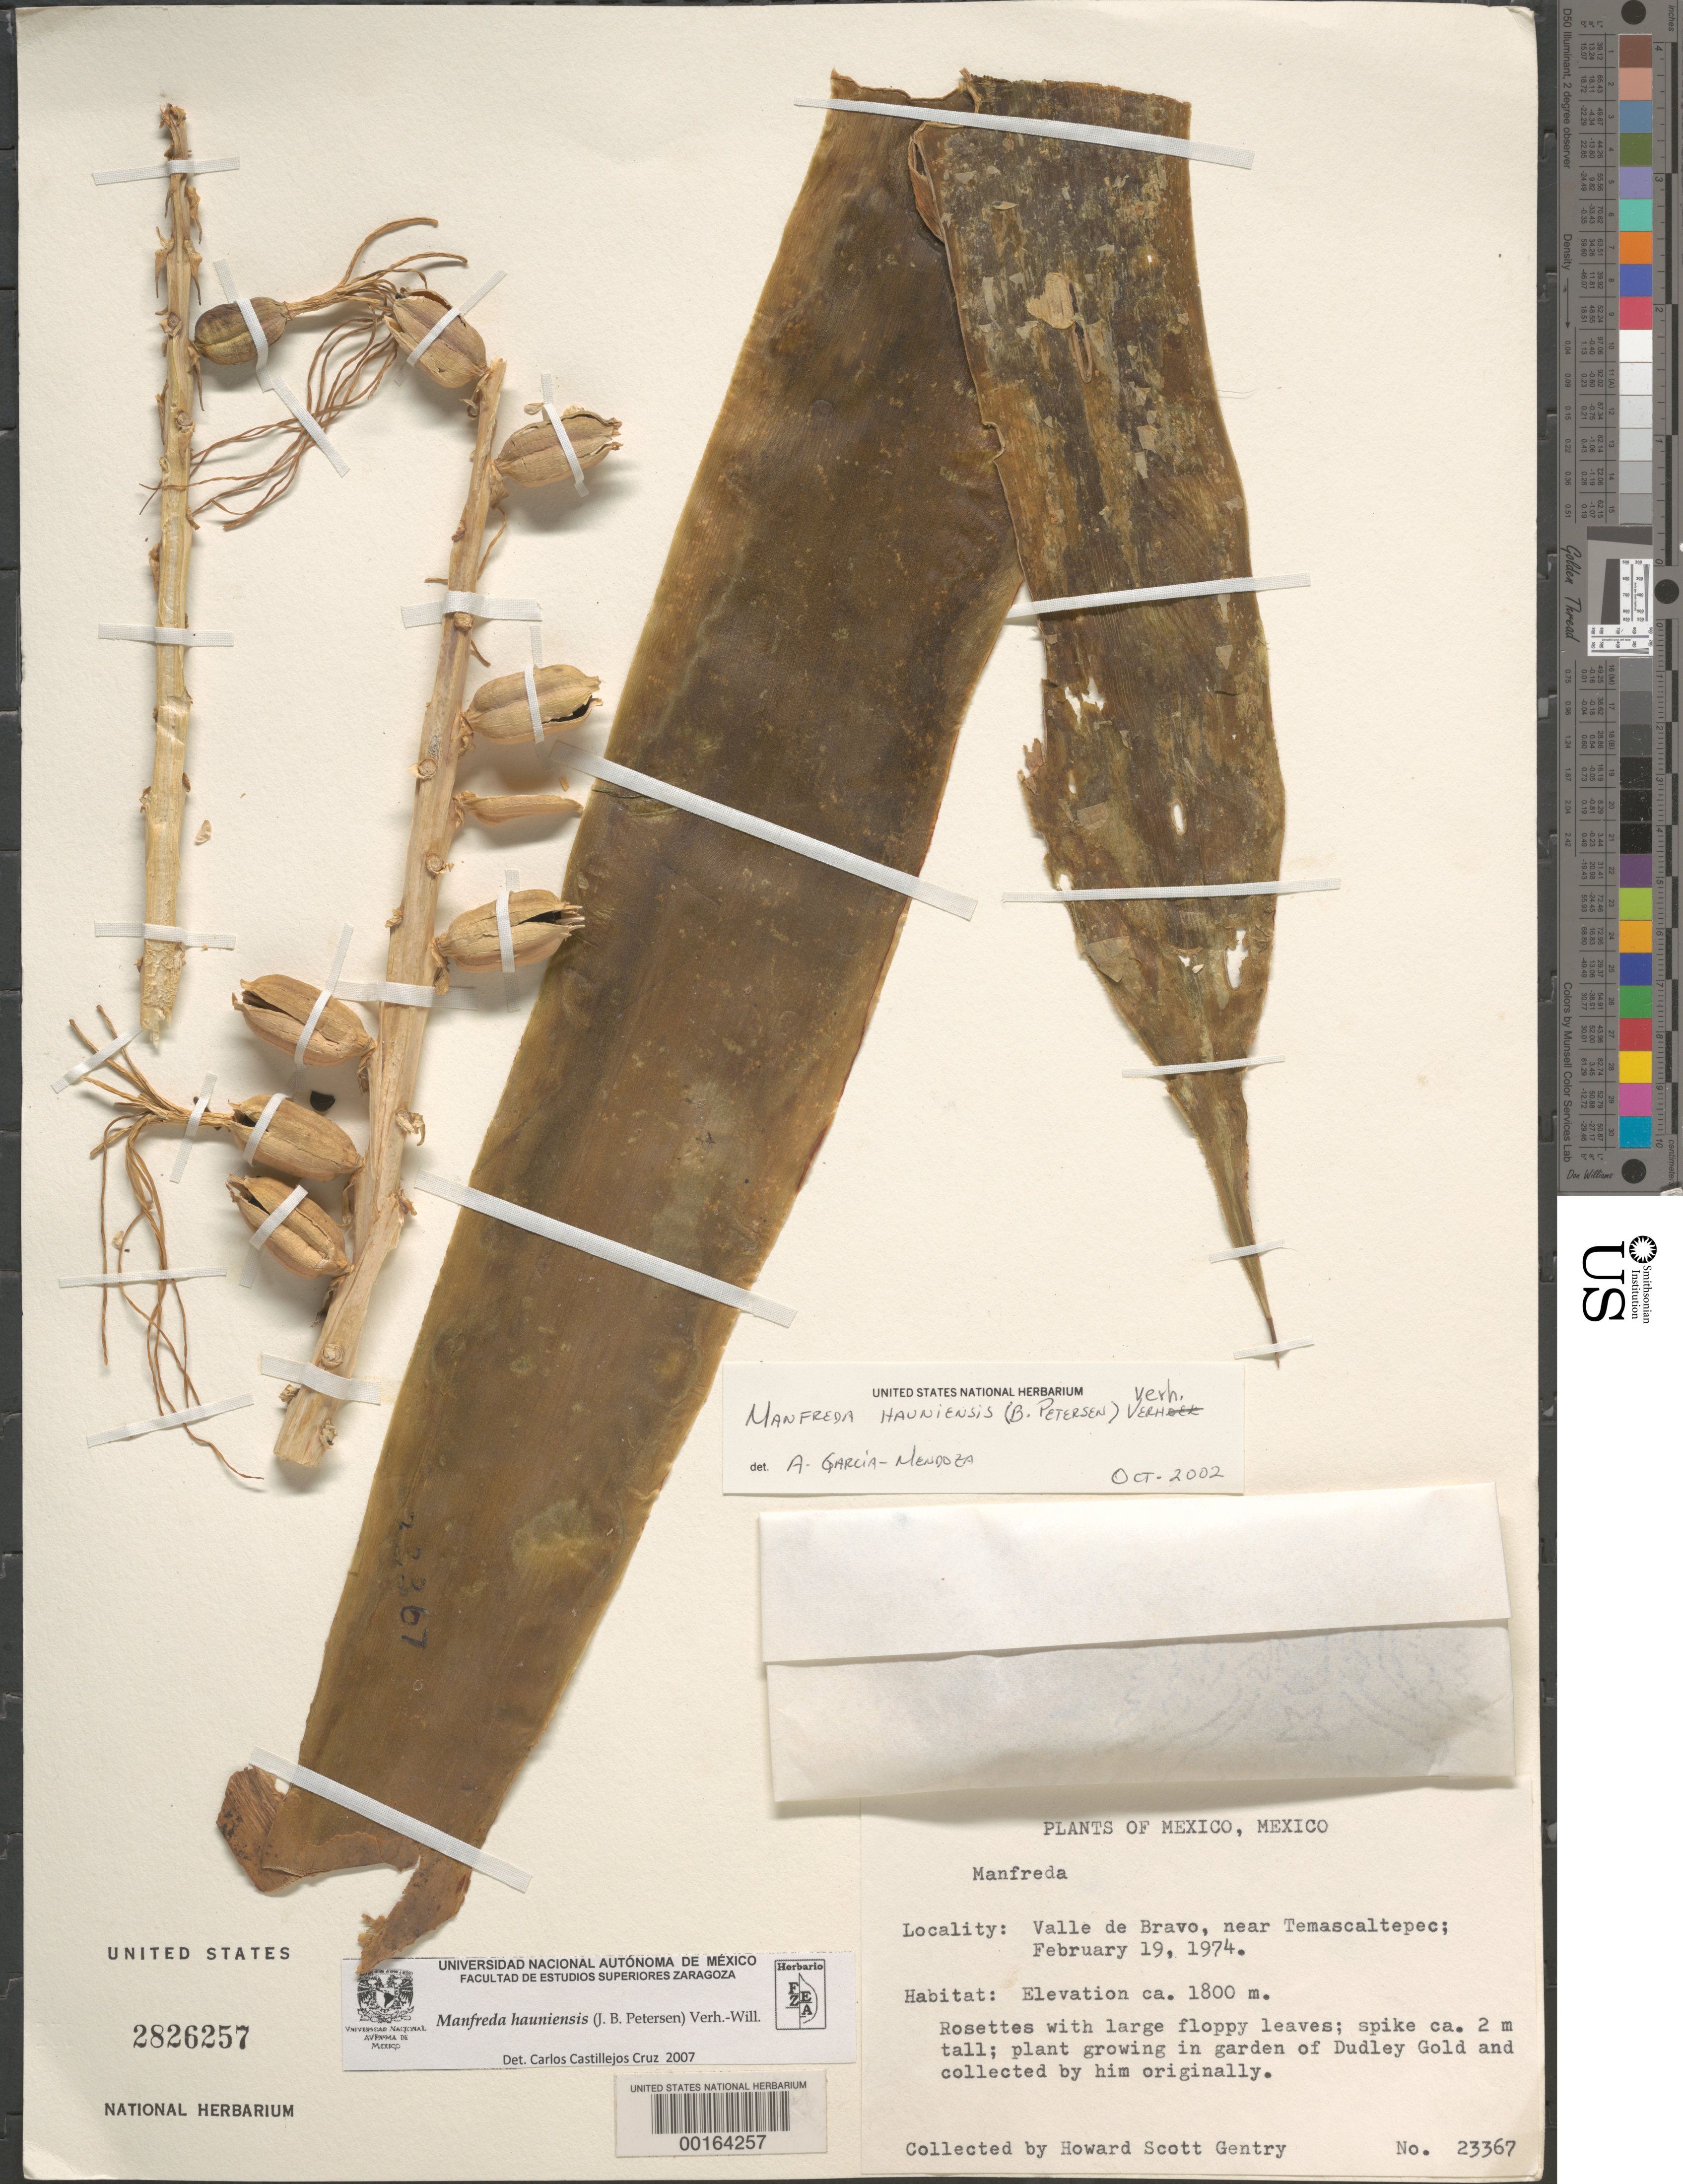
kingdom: Plantae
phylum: Tracheophyta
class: Liliopsida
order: Asparagales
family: Asparagaceae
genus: Manfreda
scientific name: Manfreda hauniensis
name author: (J.B. Petersen) Verh.-Will.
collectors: H. S. Gentry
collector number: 23367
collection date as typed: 19 Feb 1974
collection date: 1974-02-19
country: Mexico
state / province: México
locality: Valle de Bravo, near Temascaltepec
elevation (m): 1800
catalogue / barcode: US 2826257